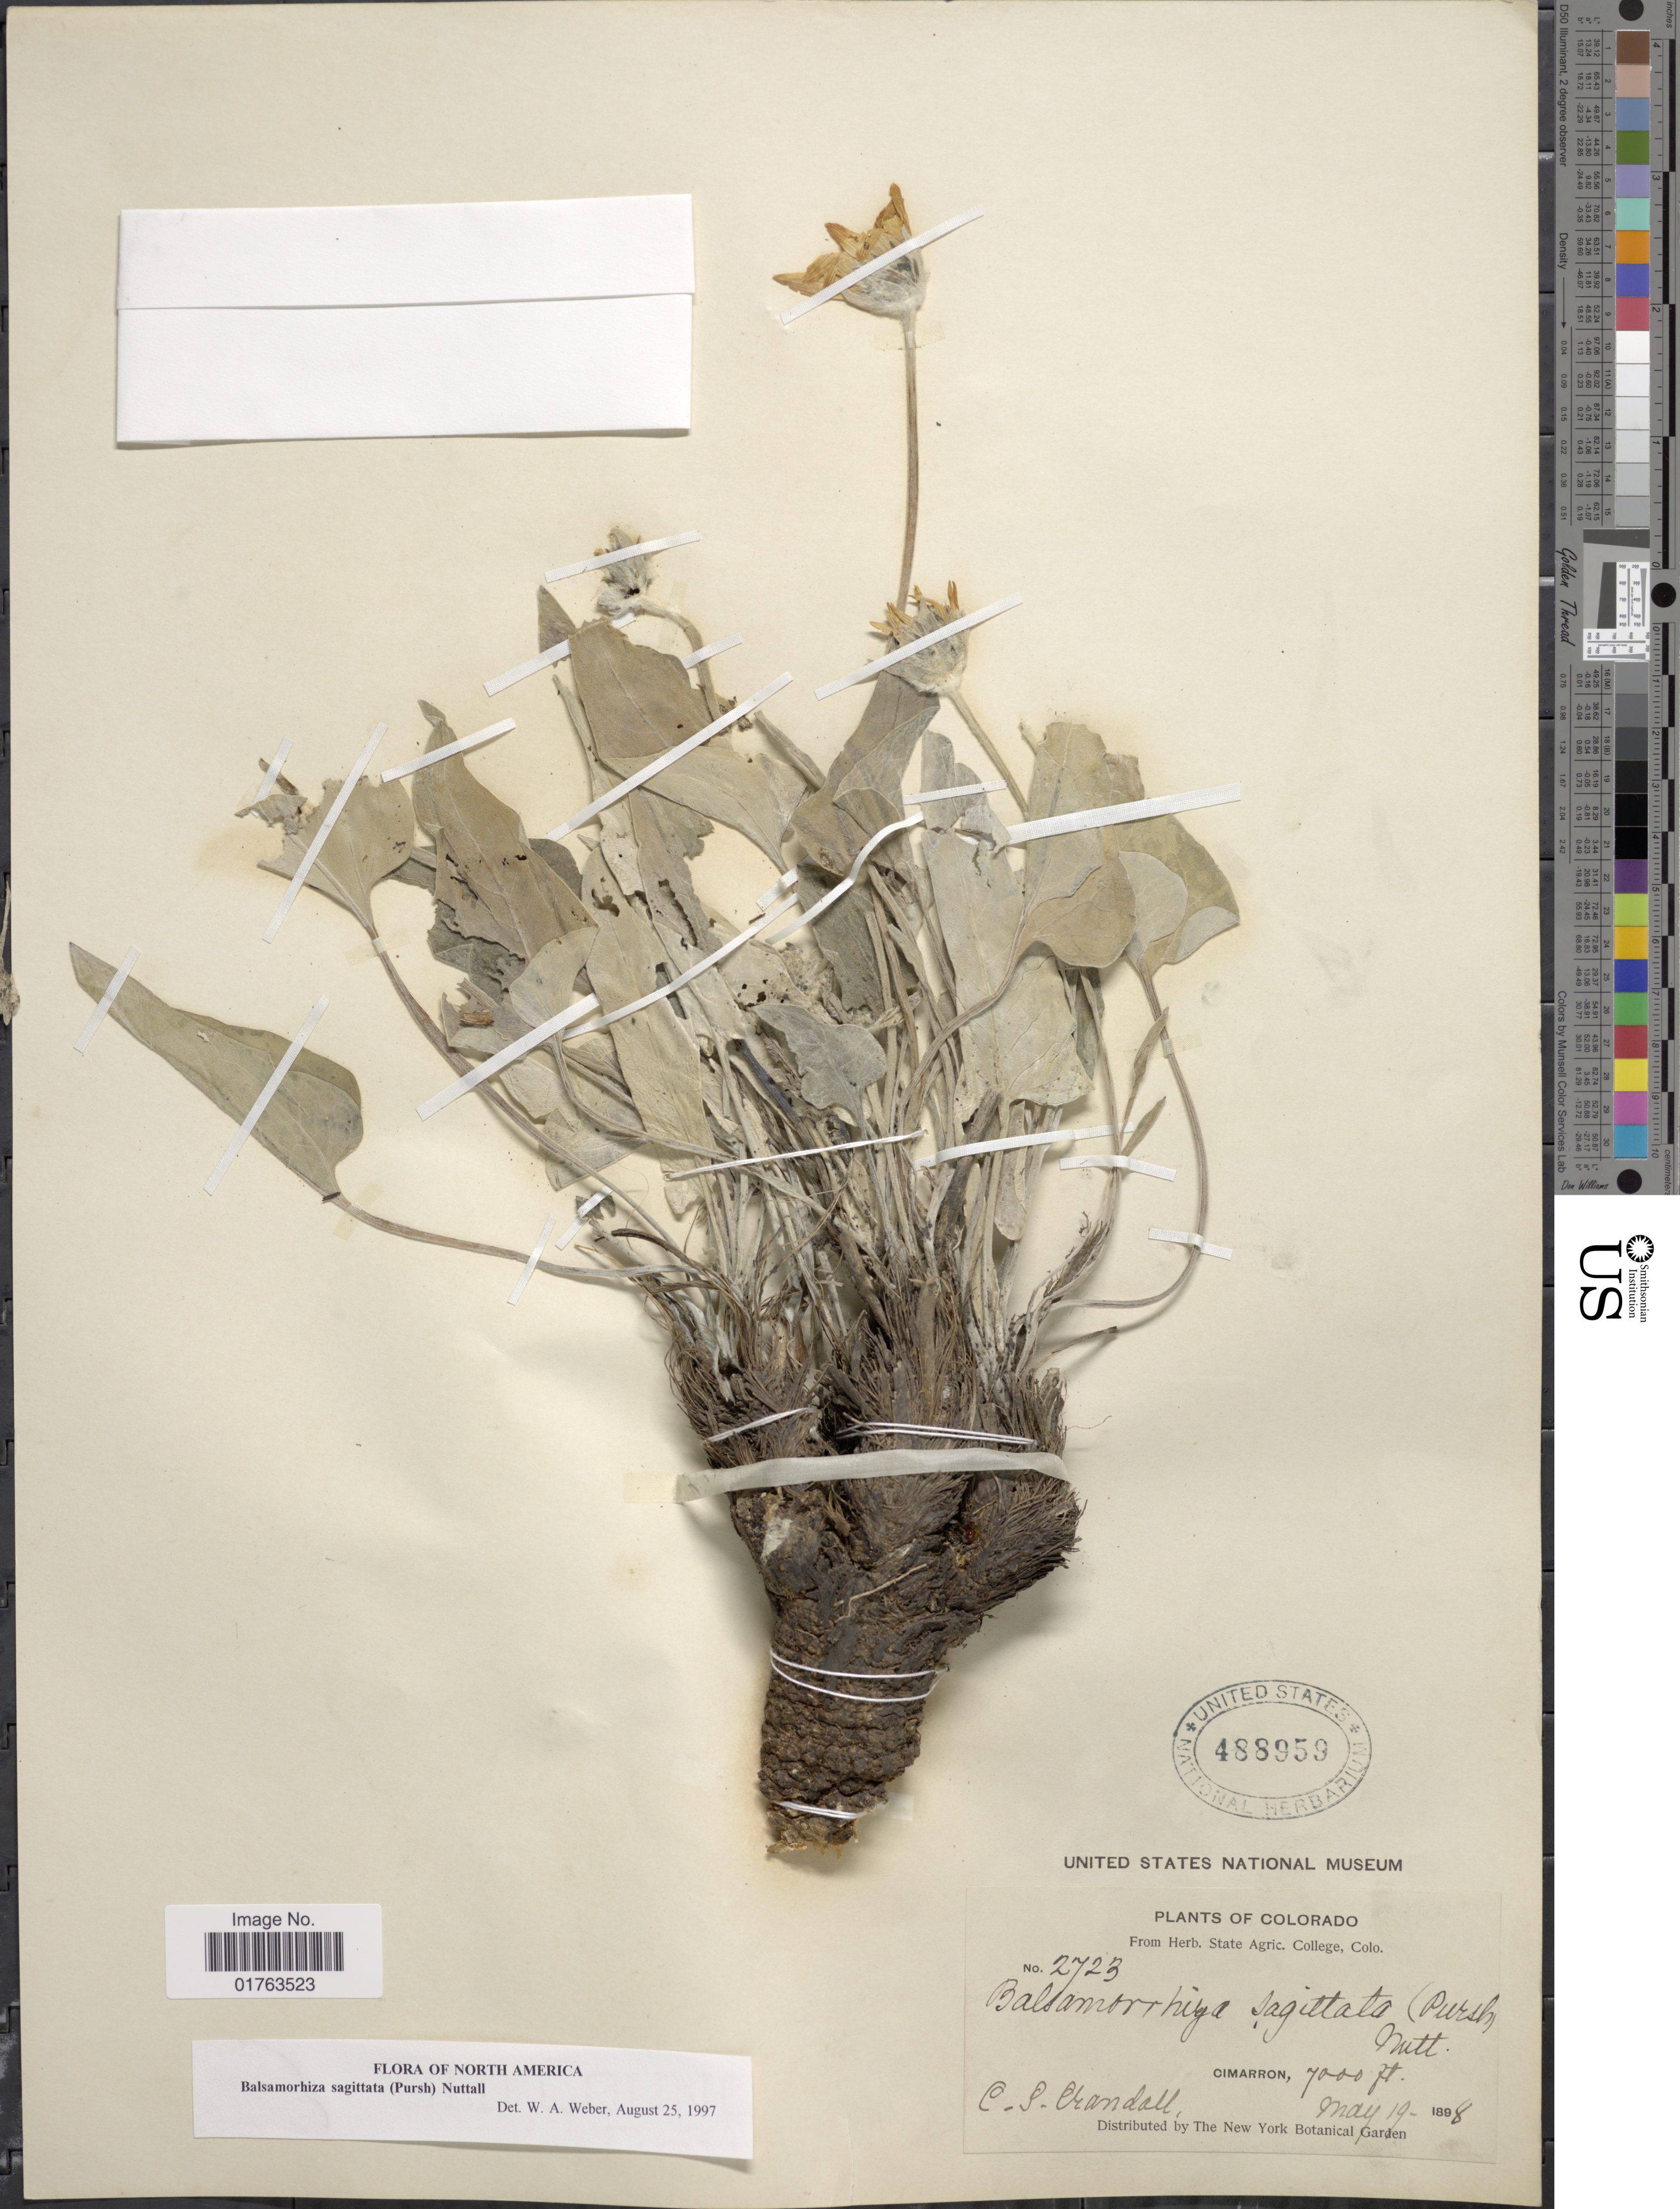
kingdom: Plantae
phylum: Tracheophyta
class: Magnoliopsida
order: Asterales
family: Asteraceae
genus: Balsamorhiza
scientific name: Balsamorhiza sagittata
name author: (Pursh) Nutt.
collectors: C. Crandall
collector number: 2723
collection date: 1898-05-19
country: United States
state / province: Colorado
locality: Cimarron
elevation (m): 2134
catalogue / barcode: US 488959